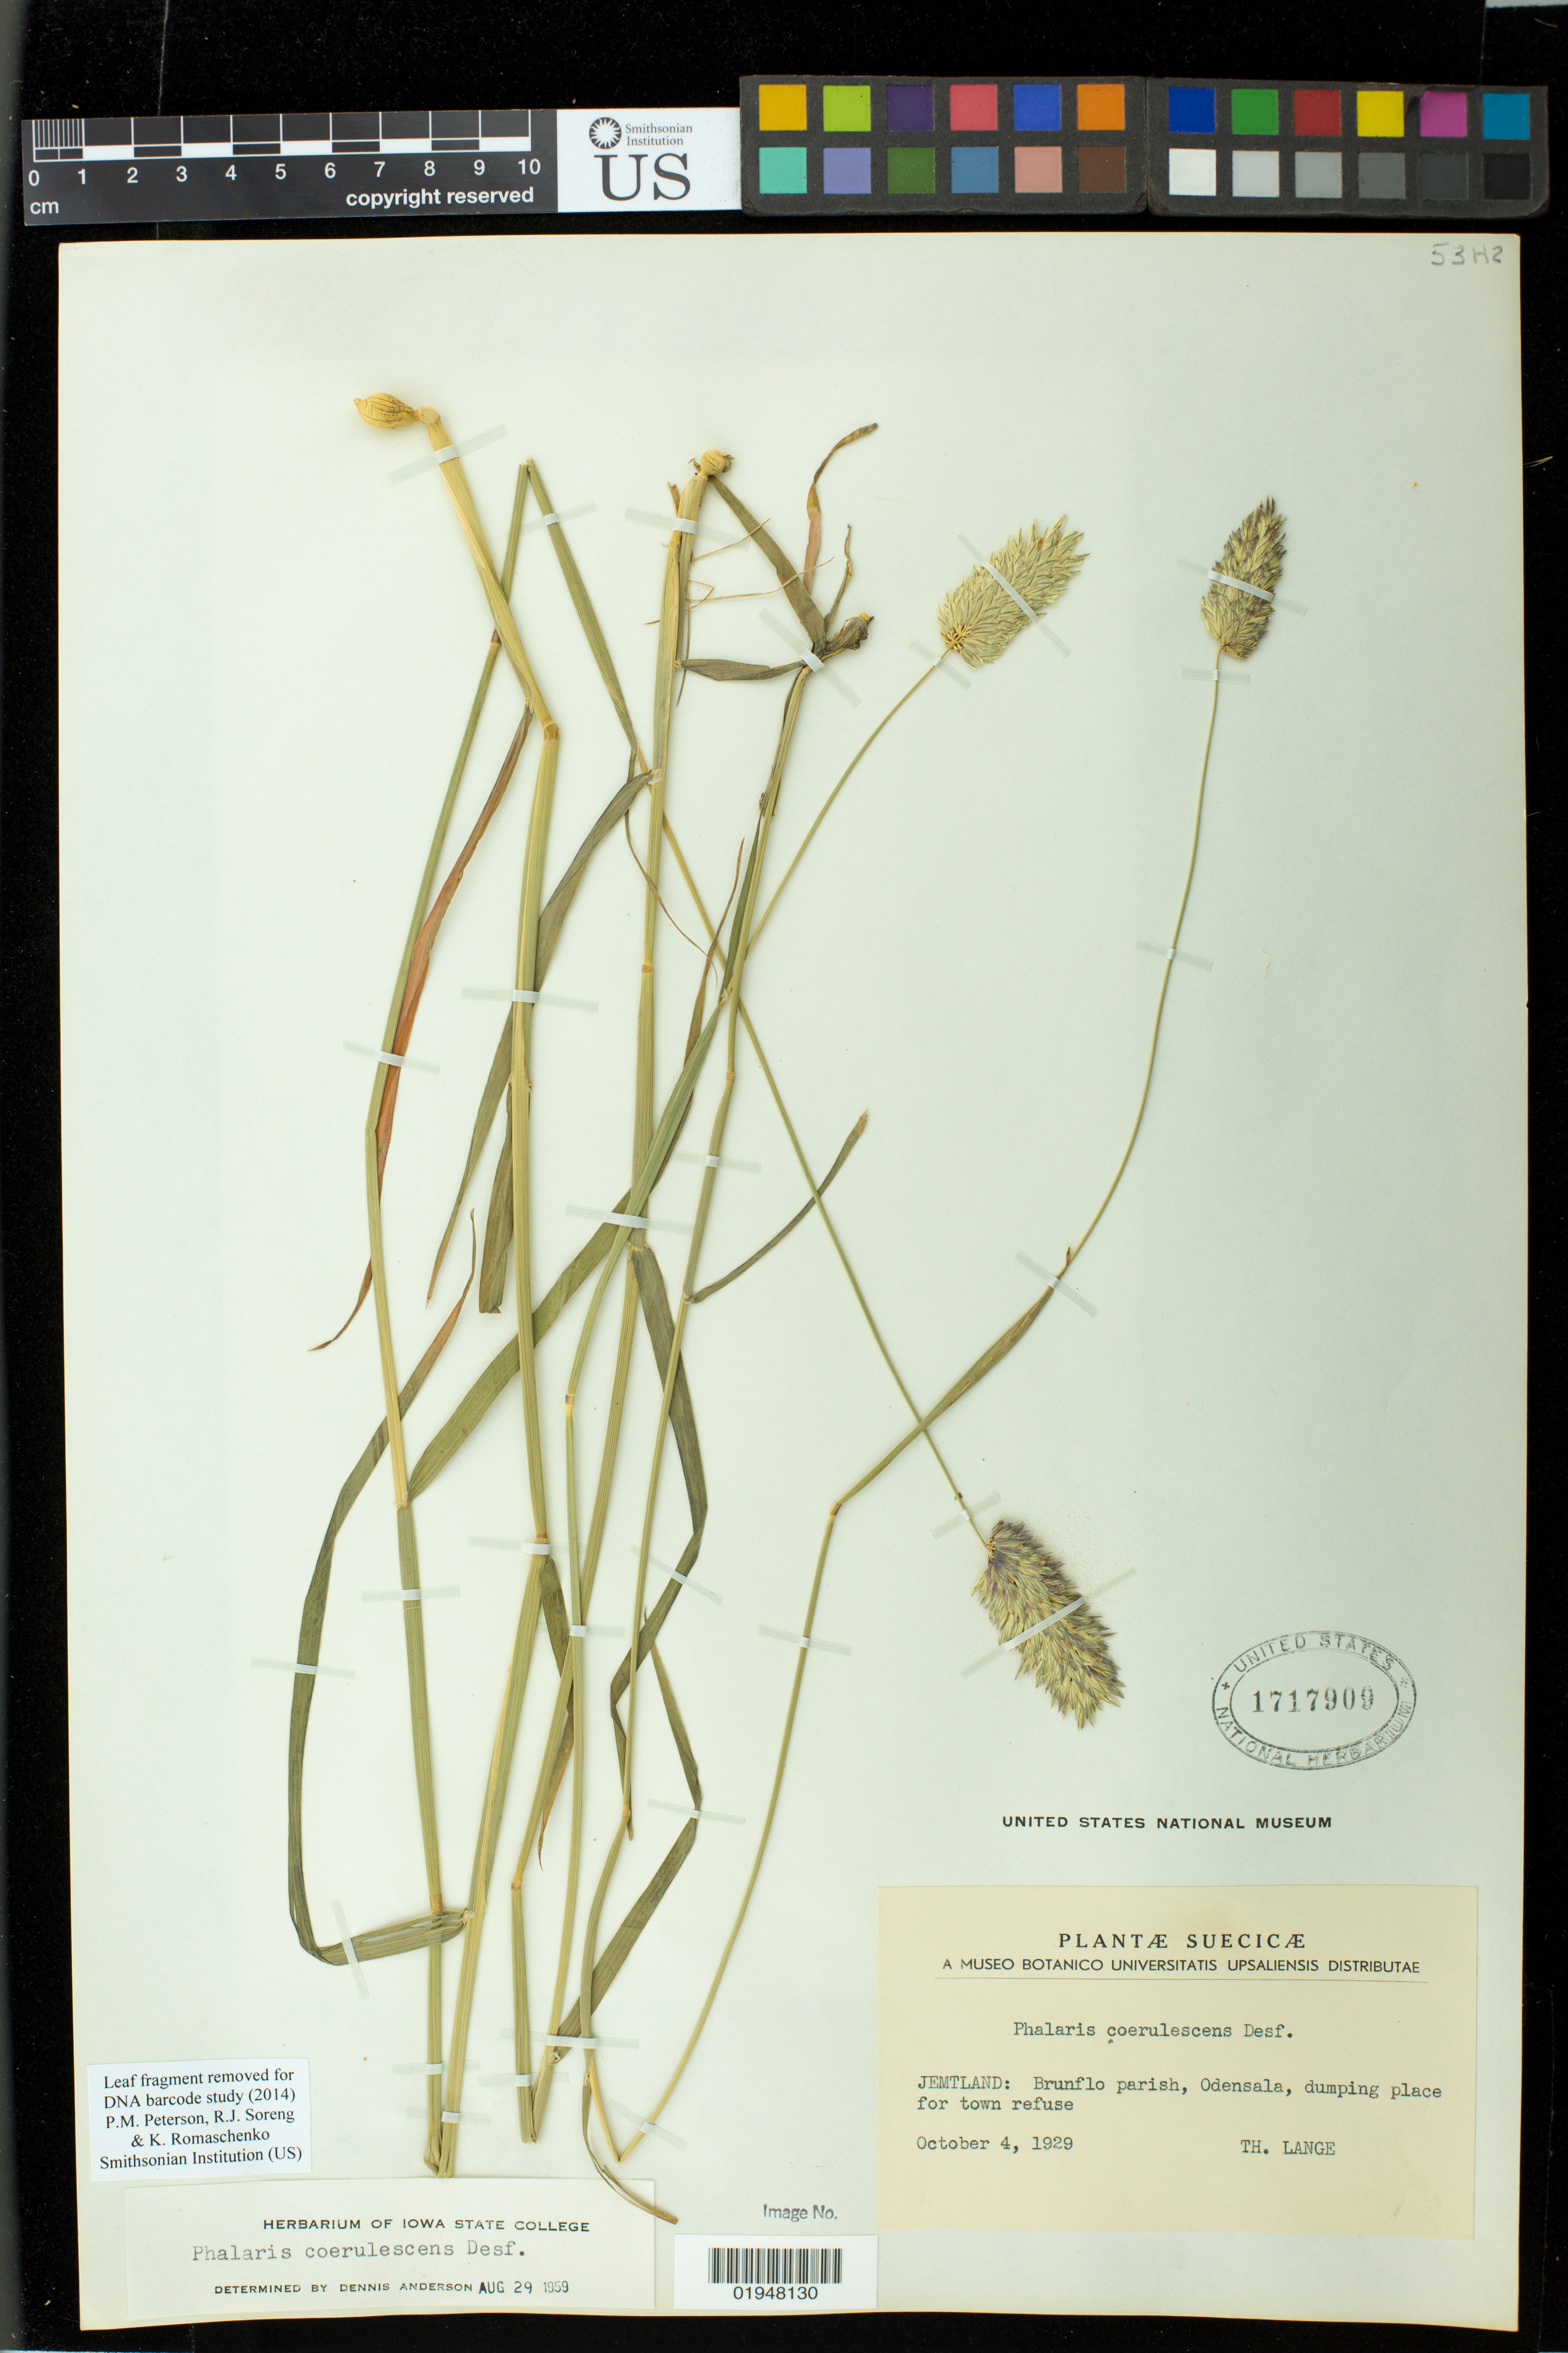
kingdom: Plantae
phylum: Tracheophyta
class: Liliopsida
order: Poales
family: Poaceae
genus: Phalaris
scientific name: Phalaris coerulescens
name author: Desf.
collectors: T. Lange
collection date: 1929-10-04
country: Sweden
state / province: Jämtland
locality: Brunflo Parish, Odensala, dumping place for town refuse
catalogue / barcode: US 1717909